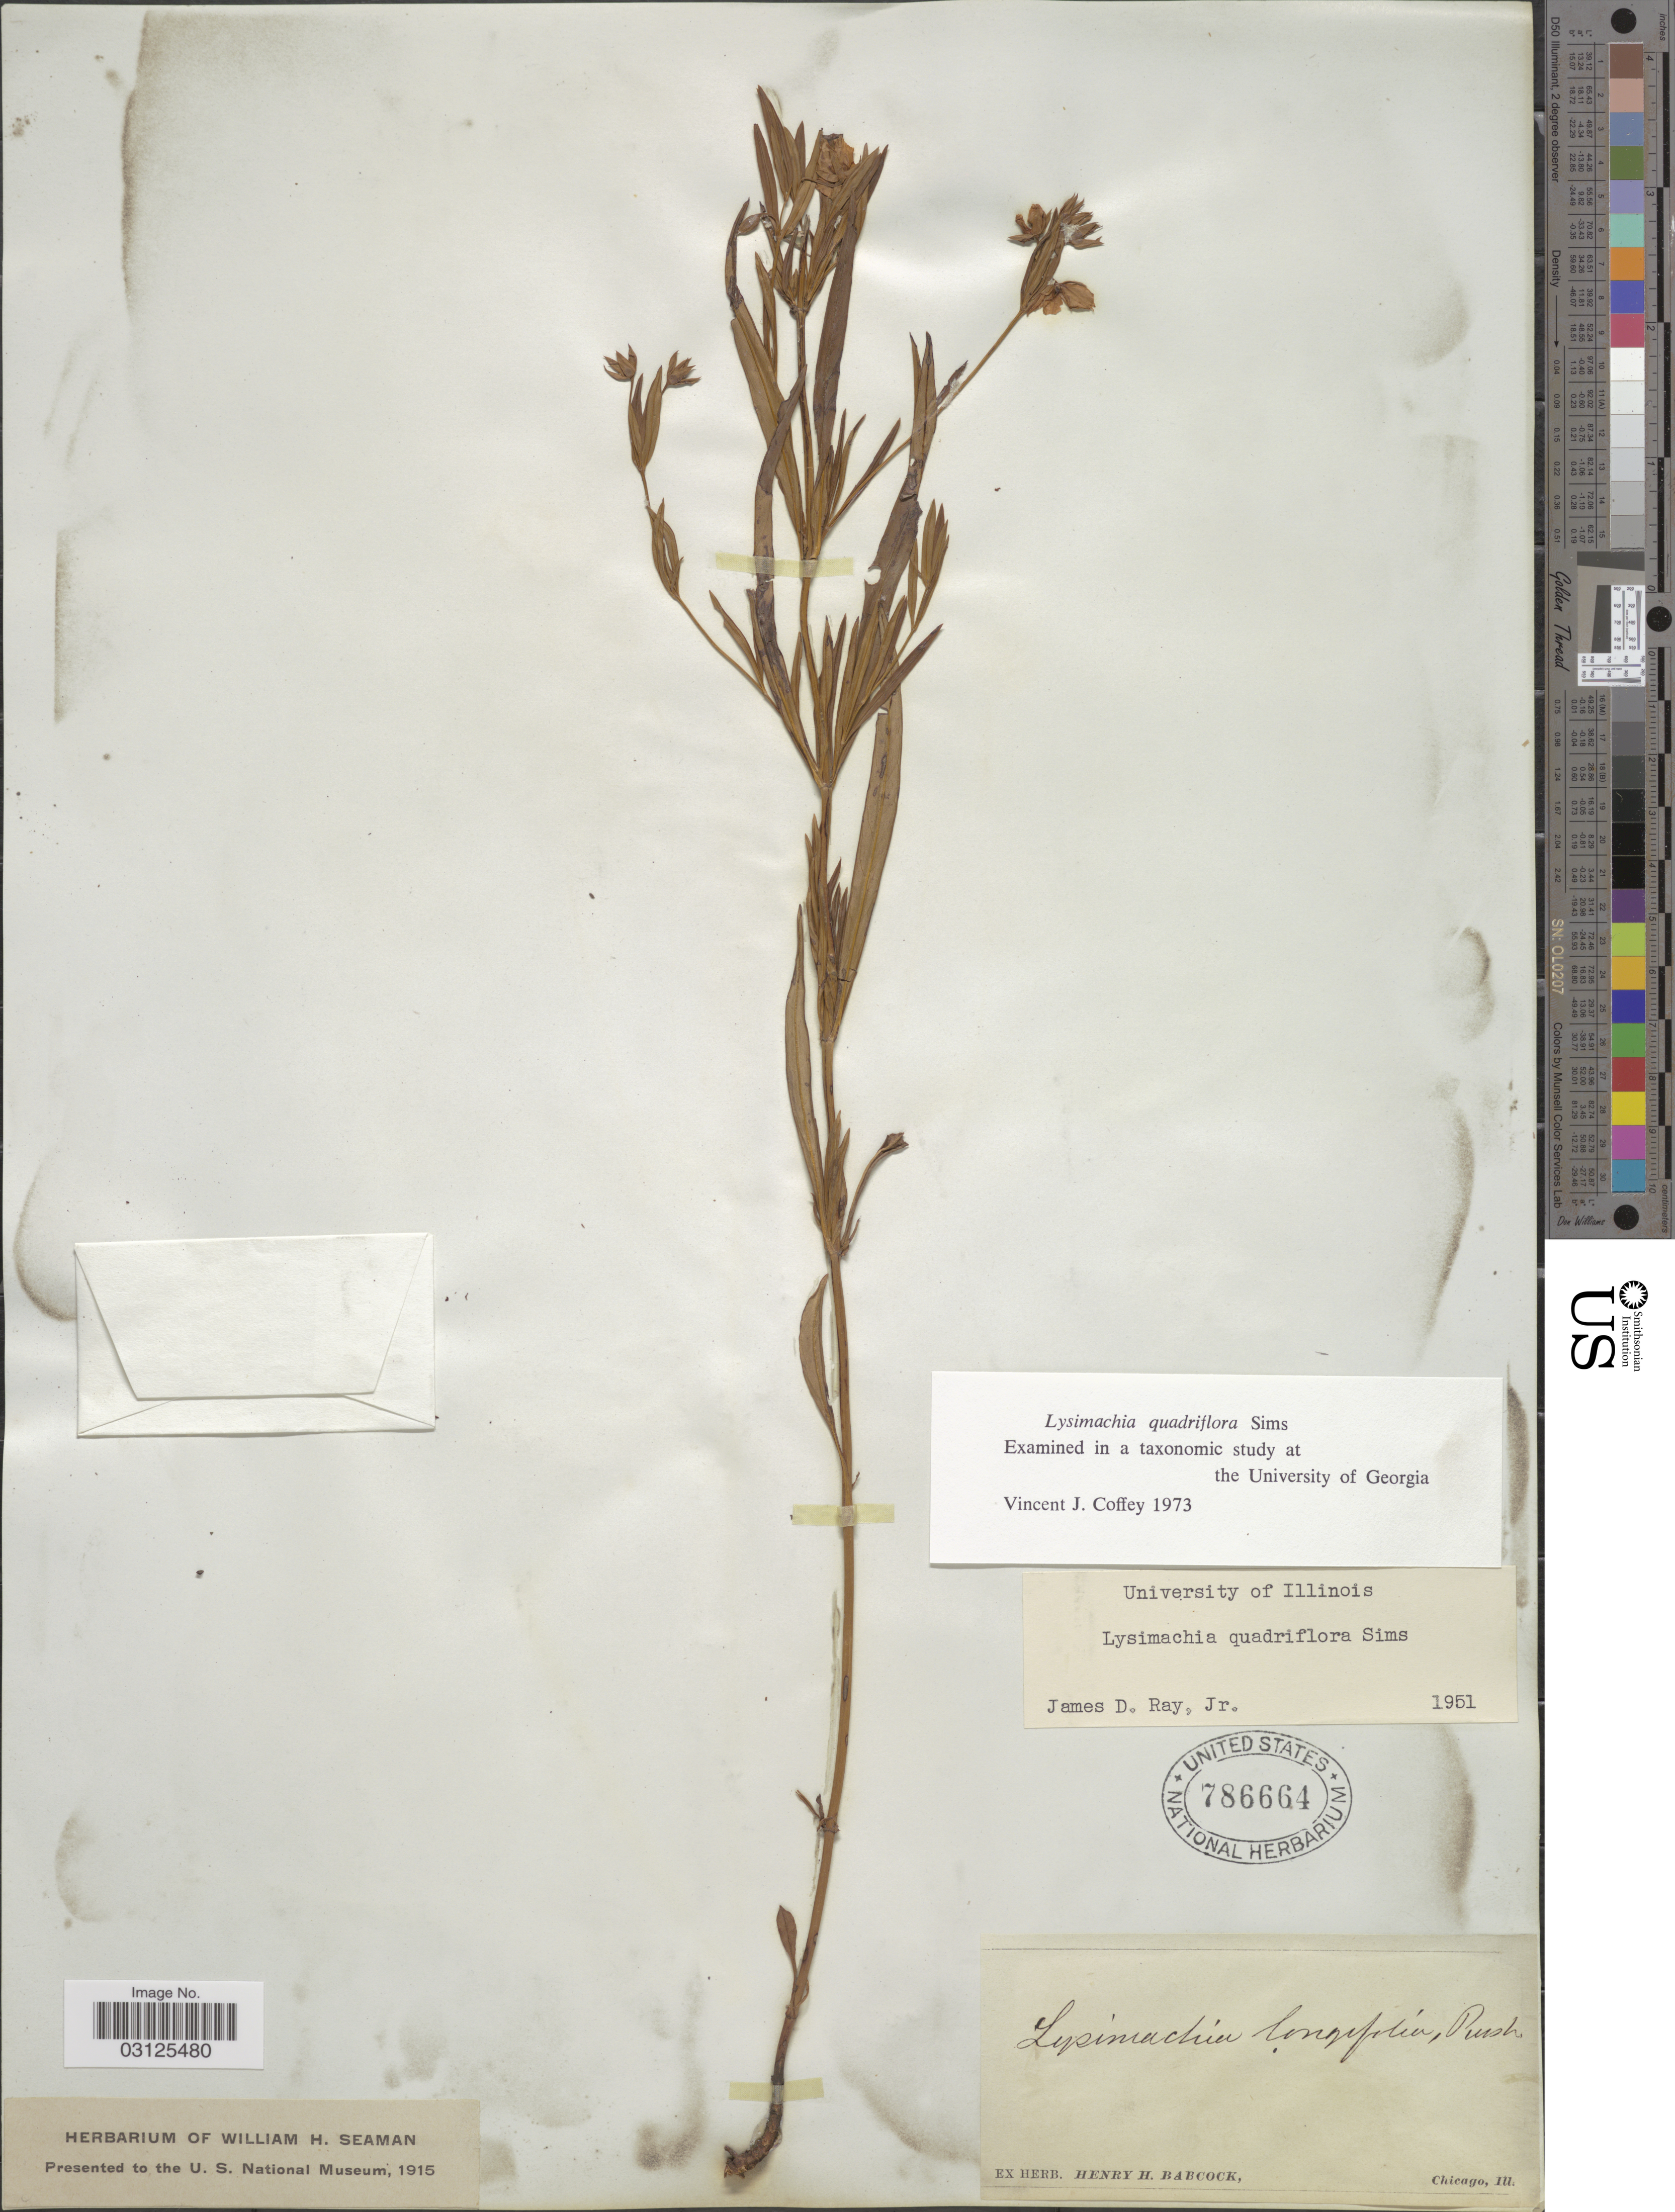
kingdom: Plantae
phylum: Tracheophyta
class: Magnoliopsida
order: Ericales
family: Primulaceae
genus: Steironema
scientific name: Steironema quadriflorum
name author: (Sims) Hitchc.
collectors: ex herb. Henry Homes Babcock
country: United States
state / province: Illinois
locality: Chicago, Ill.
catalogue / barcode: US 786664